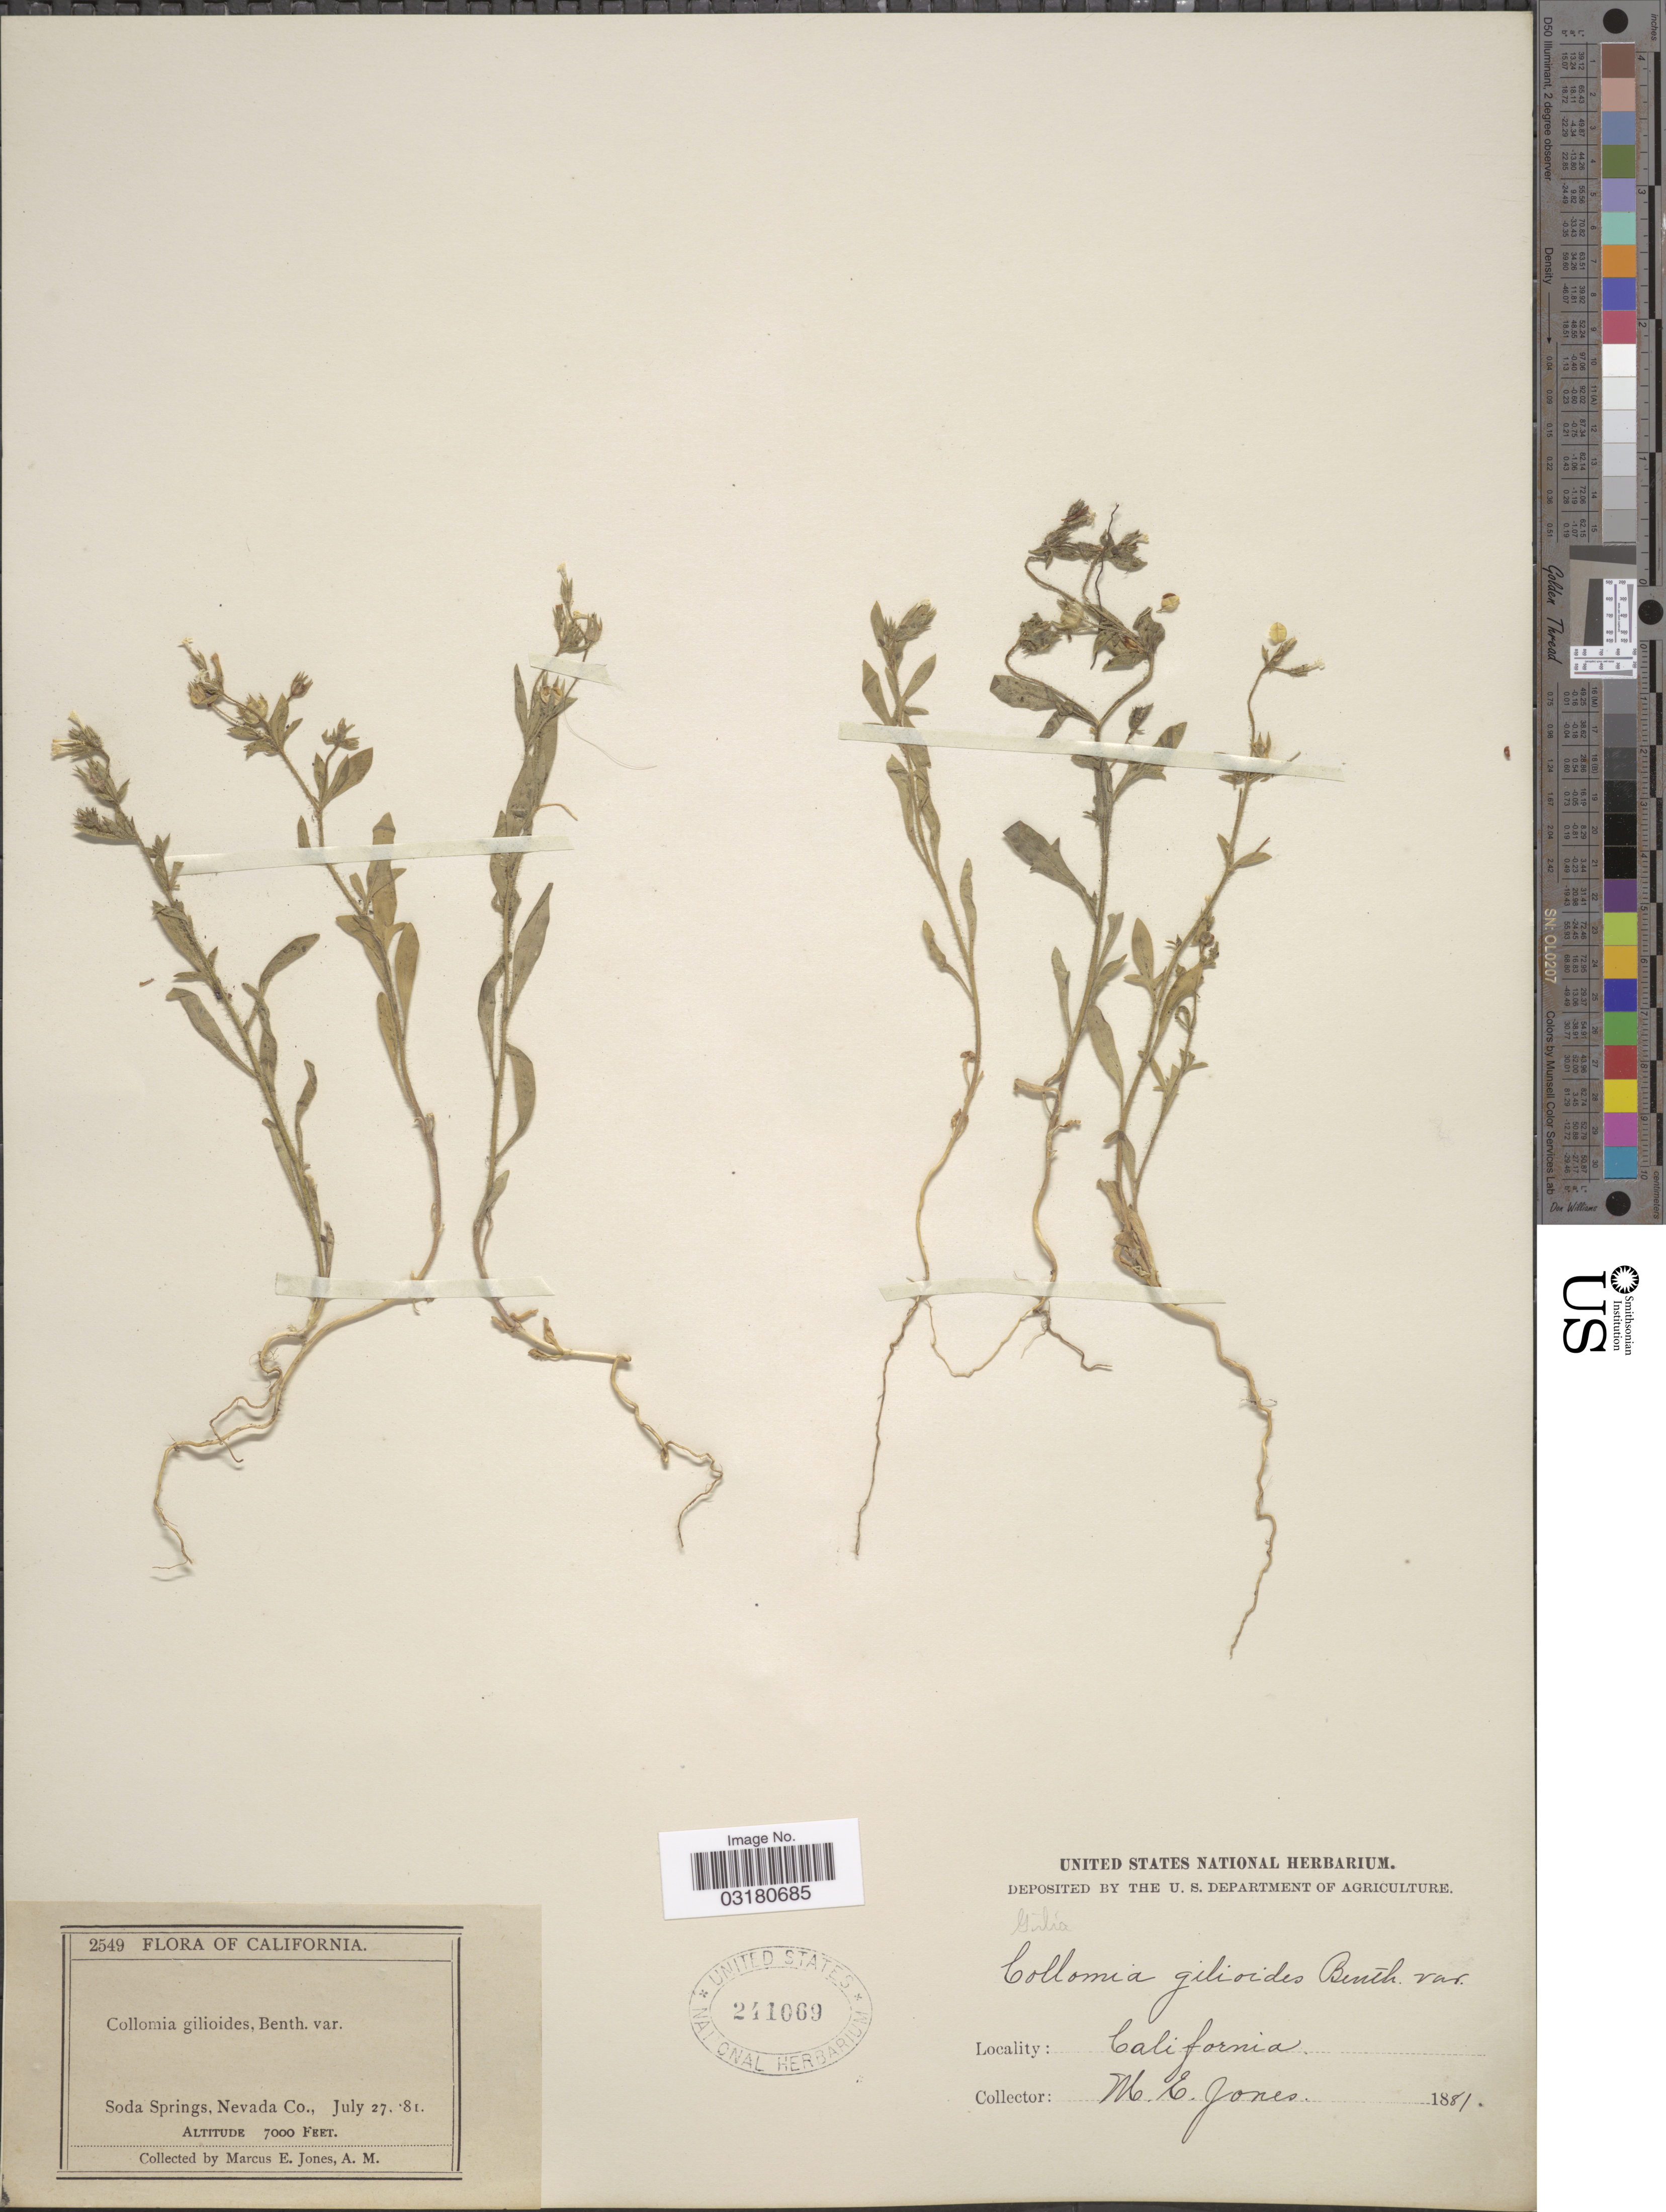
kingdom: Plantae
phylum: Tracheophyta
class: Magnoliopsida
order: Ericales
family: Polemoniaceae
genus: Allophyllum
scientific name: Allophyllum integrifolium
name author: (Brand) A.D. Grant & V.E. Grant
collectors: M. E. Jones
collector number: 2549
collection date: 1881-07-27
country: United States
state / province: California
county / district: Nevada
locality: Soda Springs, Nevada Co.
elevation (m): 2134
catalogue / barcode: US 241069